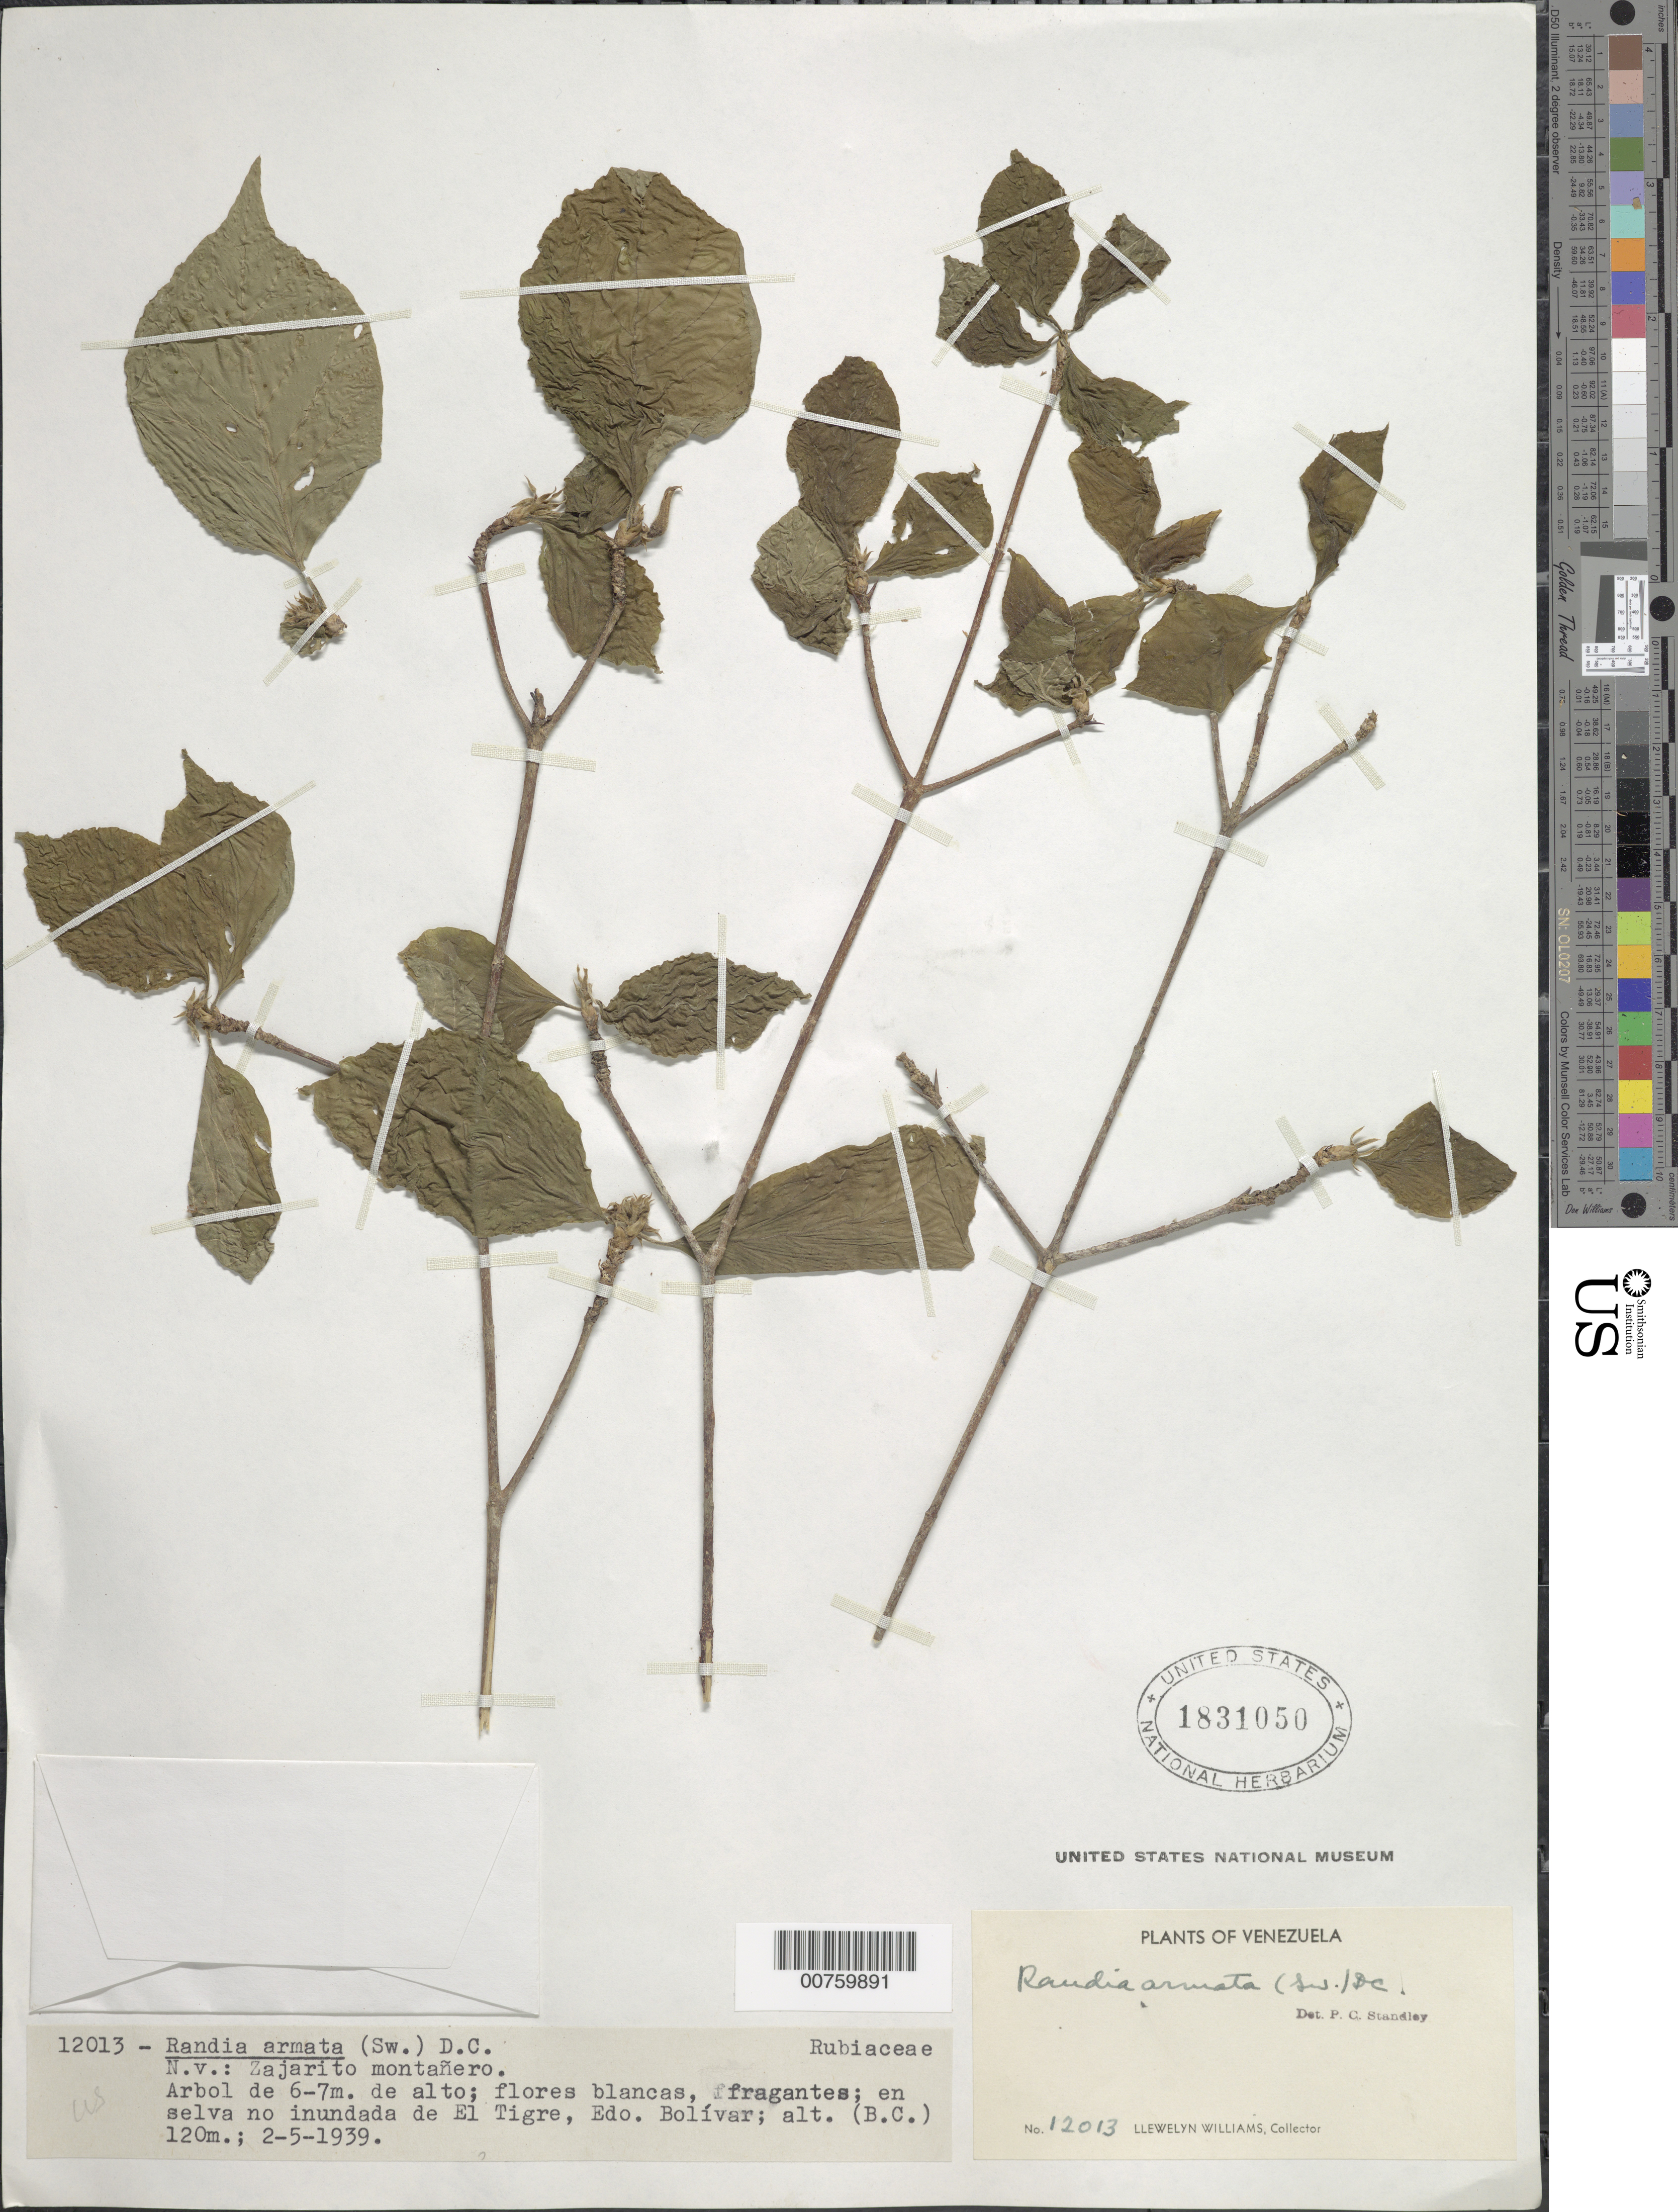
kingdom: Plantae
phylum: Tracheophyta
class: Magnoliopsida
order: Gentianales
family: Rubiaceae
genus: Randia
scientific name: Randia armata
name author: (Sw.) DC.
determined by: Standley, Paul C.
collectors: Ll. Williams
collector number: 12013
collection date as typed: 2-May-39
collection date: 1939-05-02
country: Venezuela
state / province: Bolívar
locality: El Tigre, Bajo Caura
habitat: Selva no inundada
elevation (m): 120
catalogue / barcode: US 1831050